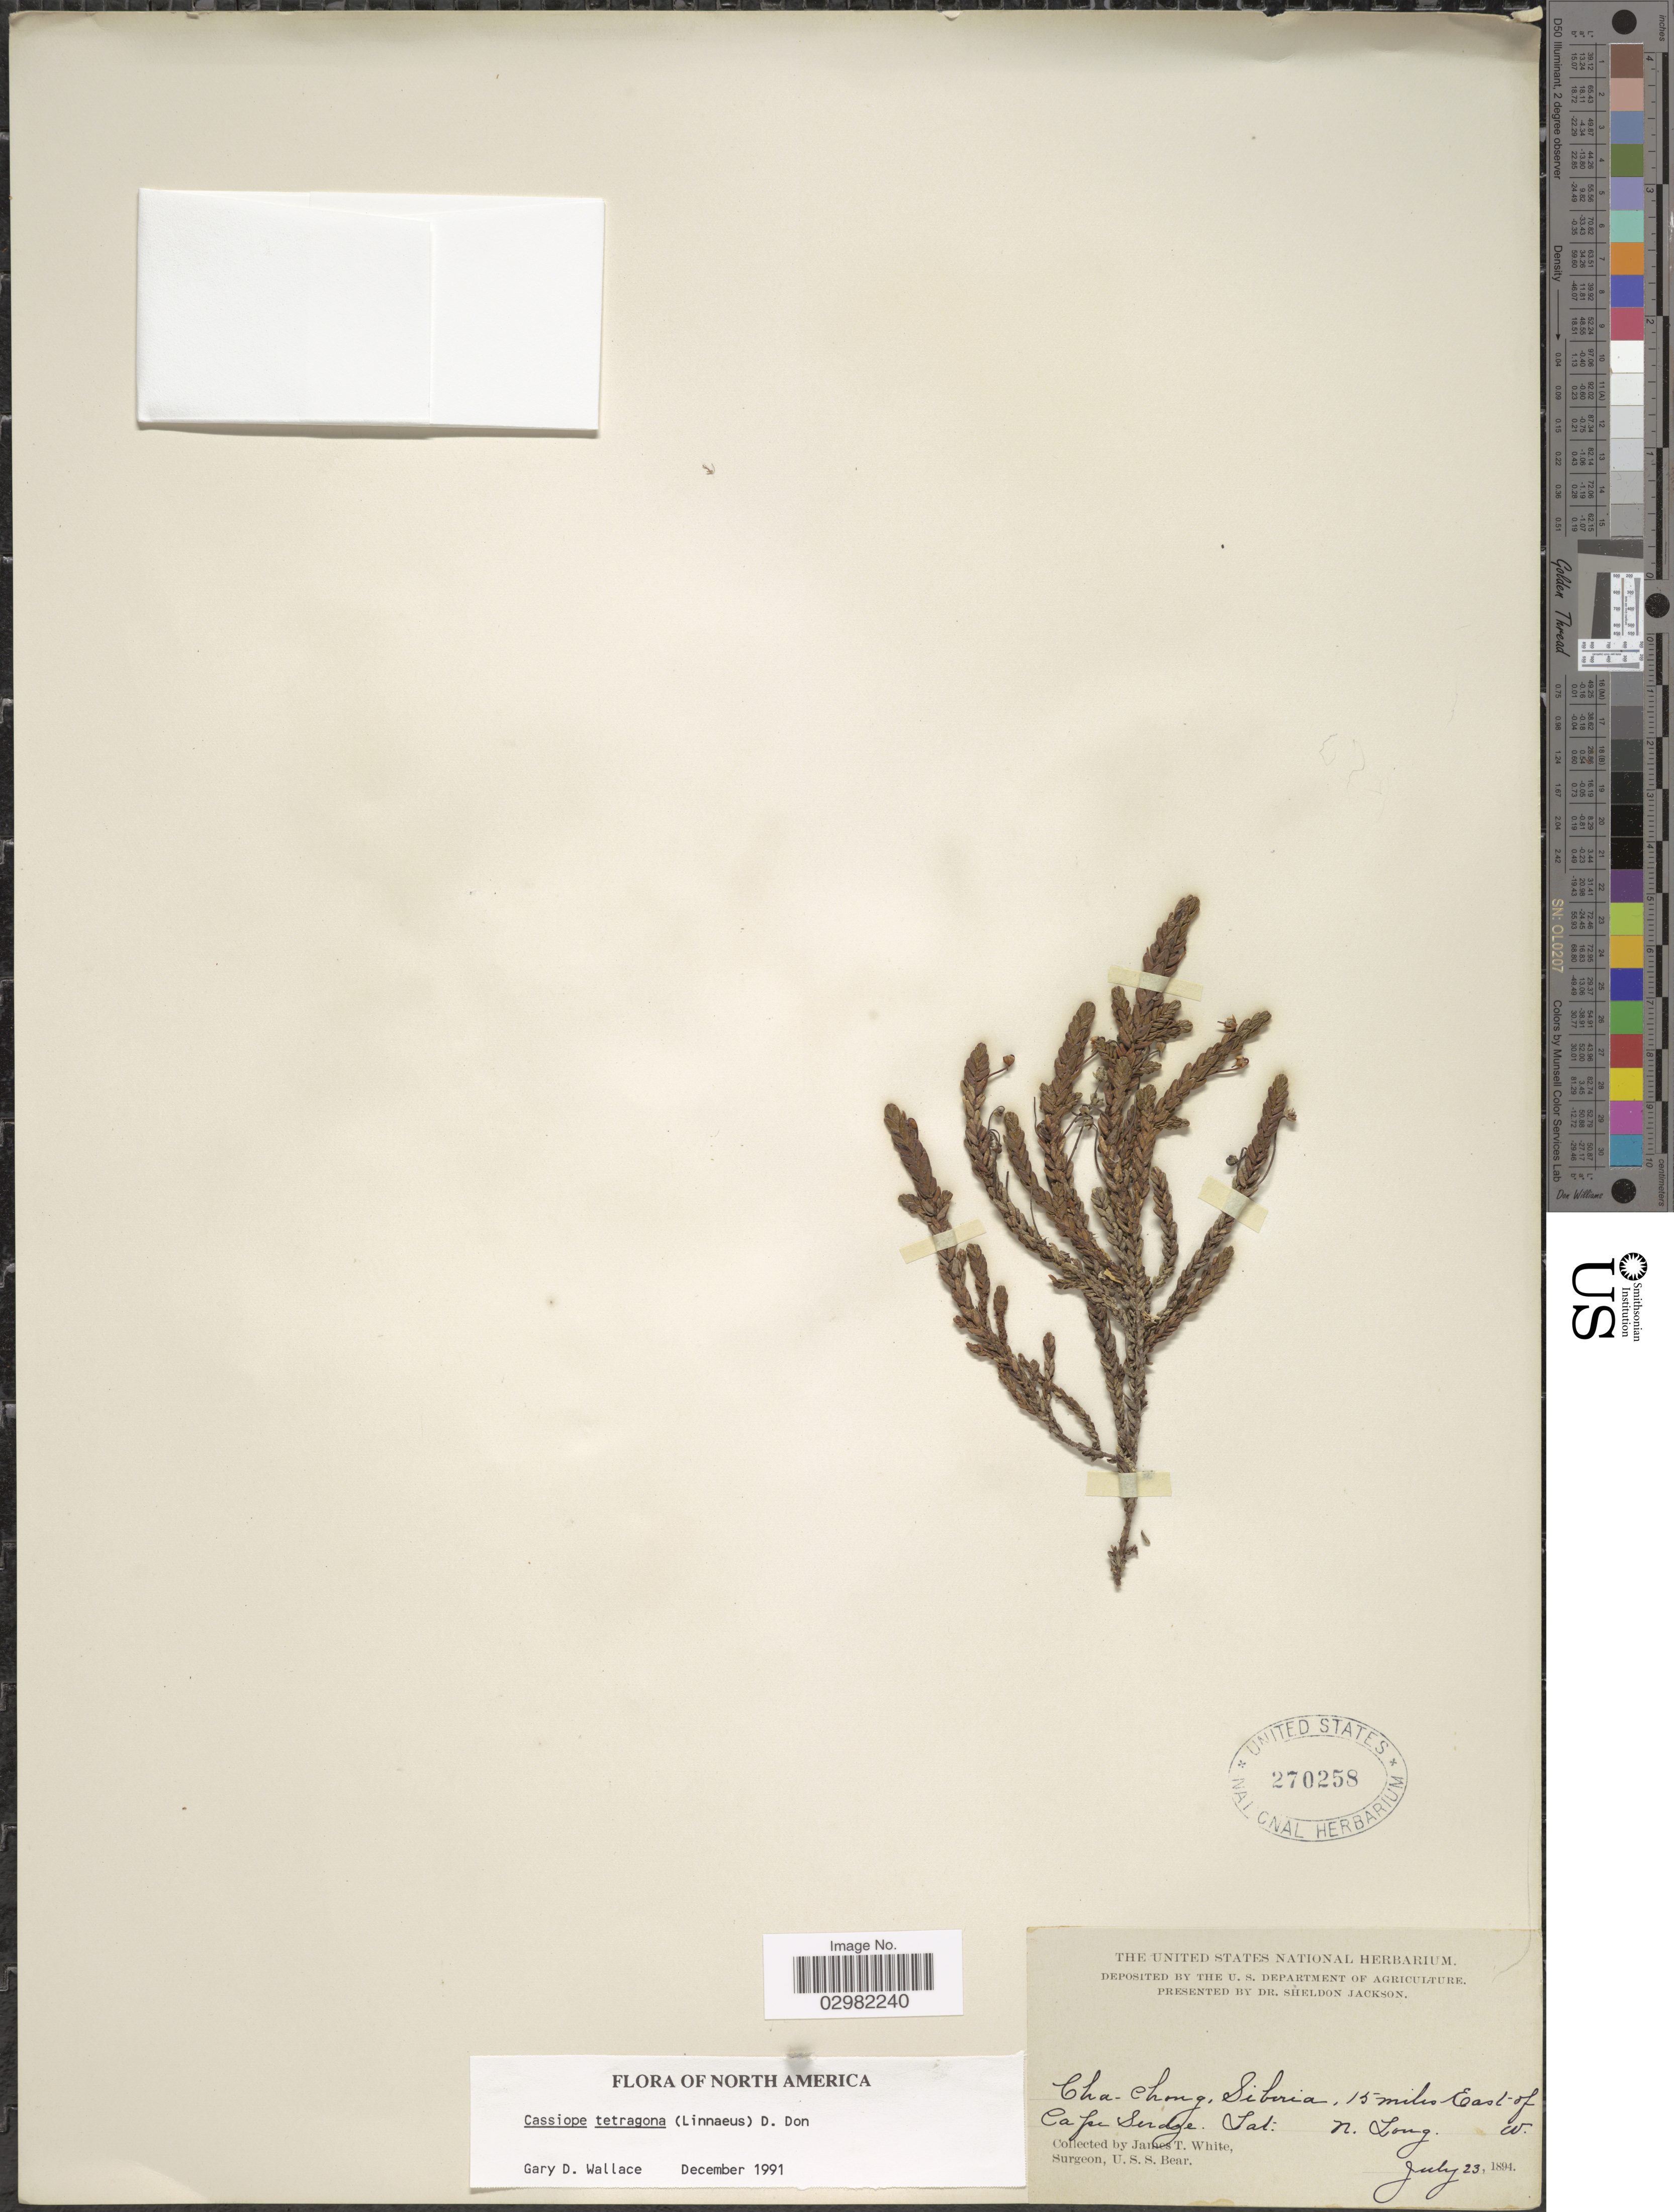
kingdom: Plantae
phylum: Tracheophyta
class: Magnoliopsida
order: Ericales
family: Ericaceae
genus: Cassiope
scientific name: Cassiope tetragona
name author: (L.) D. Don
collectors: J. T. White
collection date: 1894-07-23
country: Russian Federation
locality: Cha-chong, Siberia, 15 miles East of Cape Serdge.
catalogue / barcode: US 270258